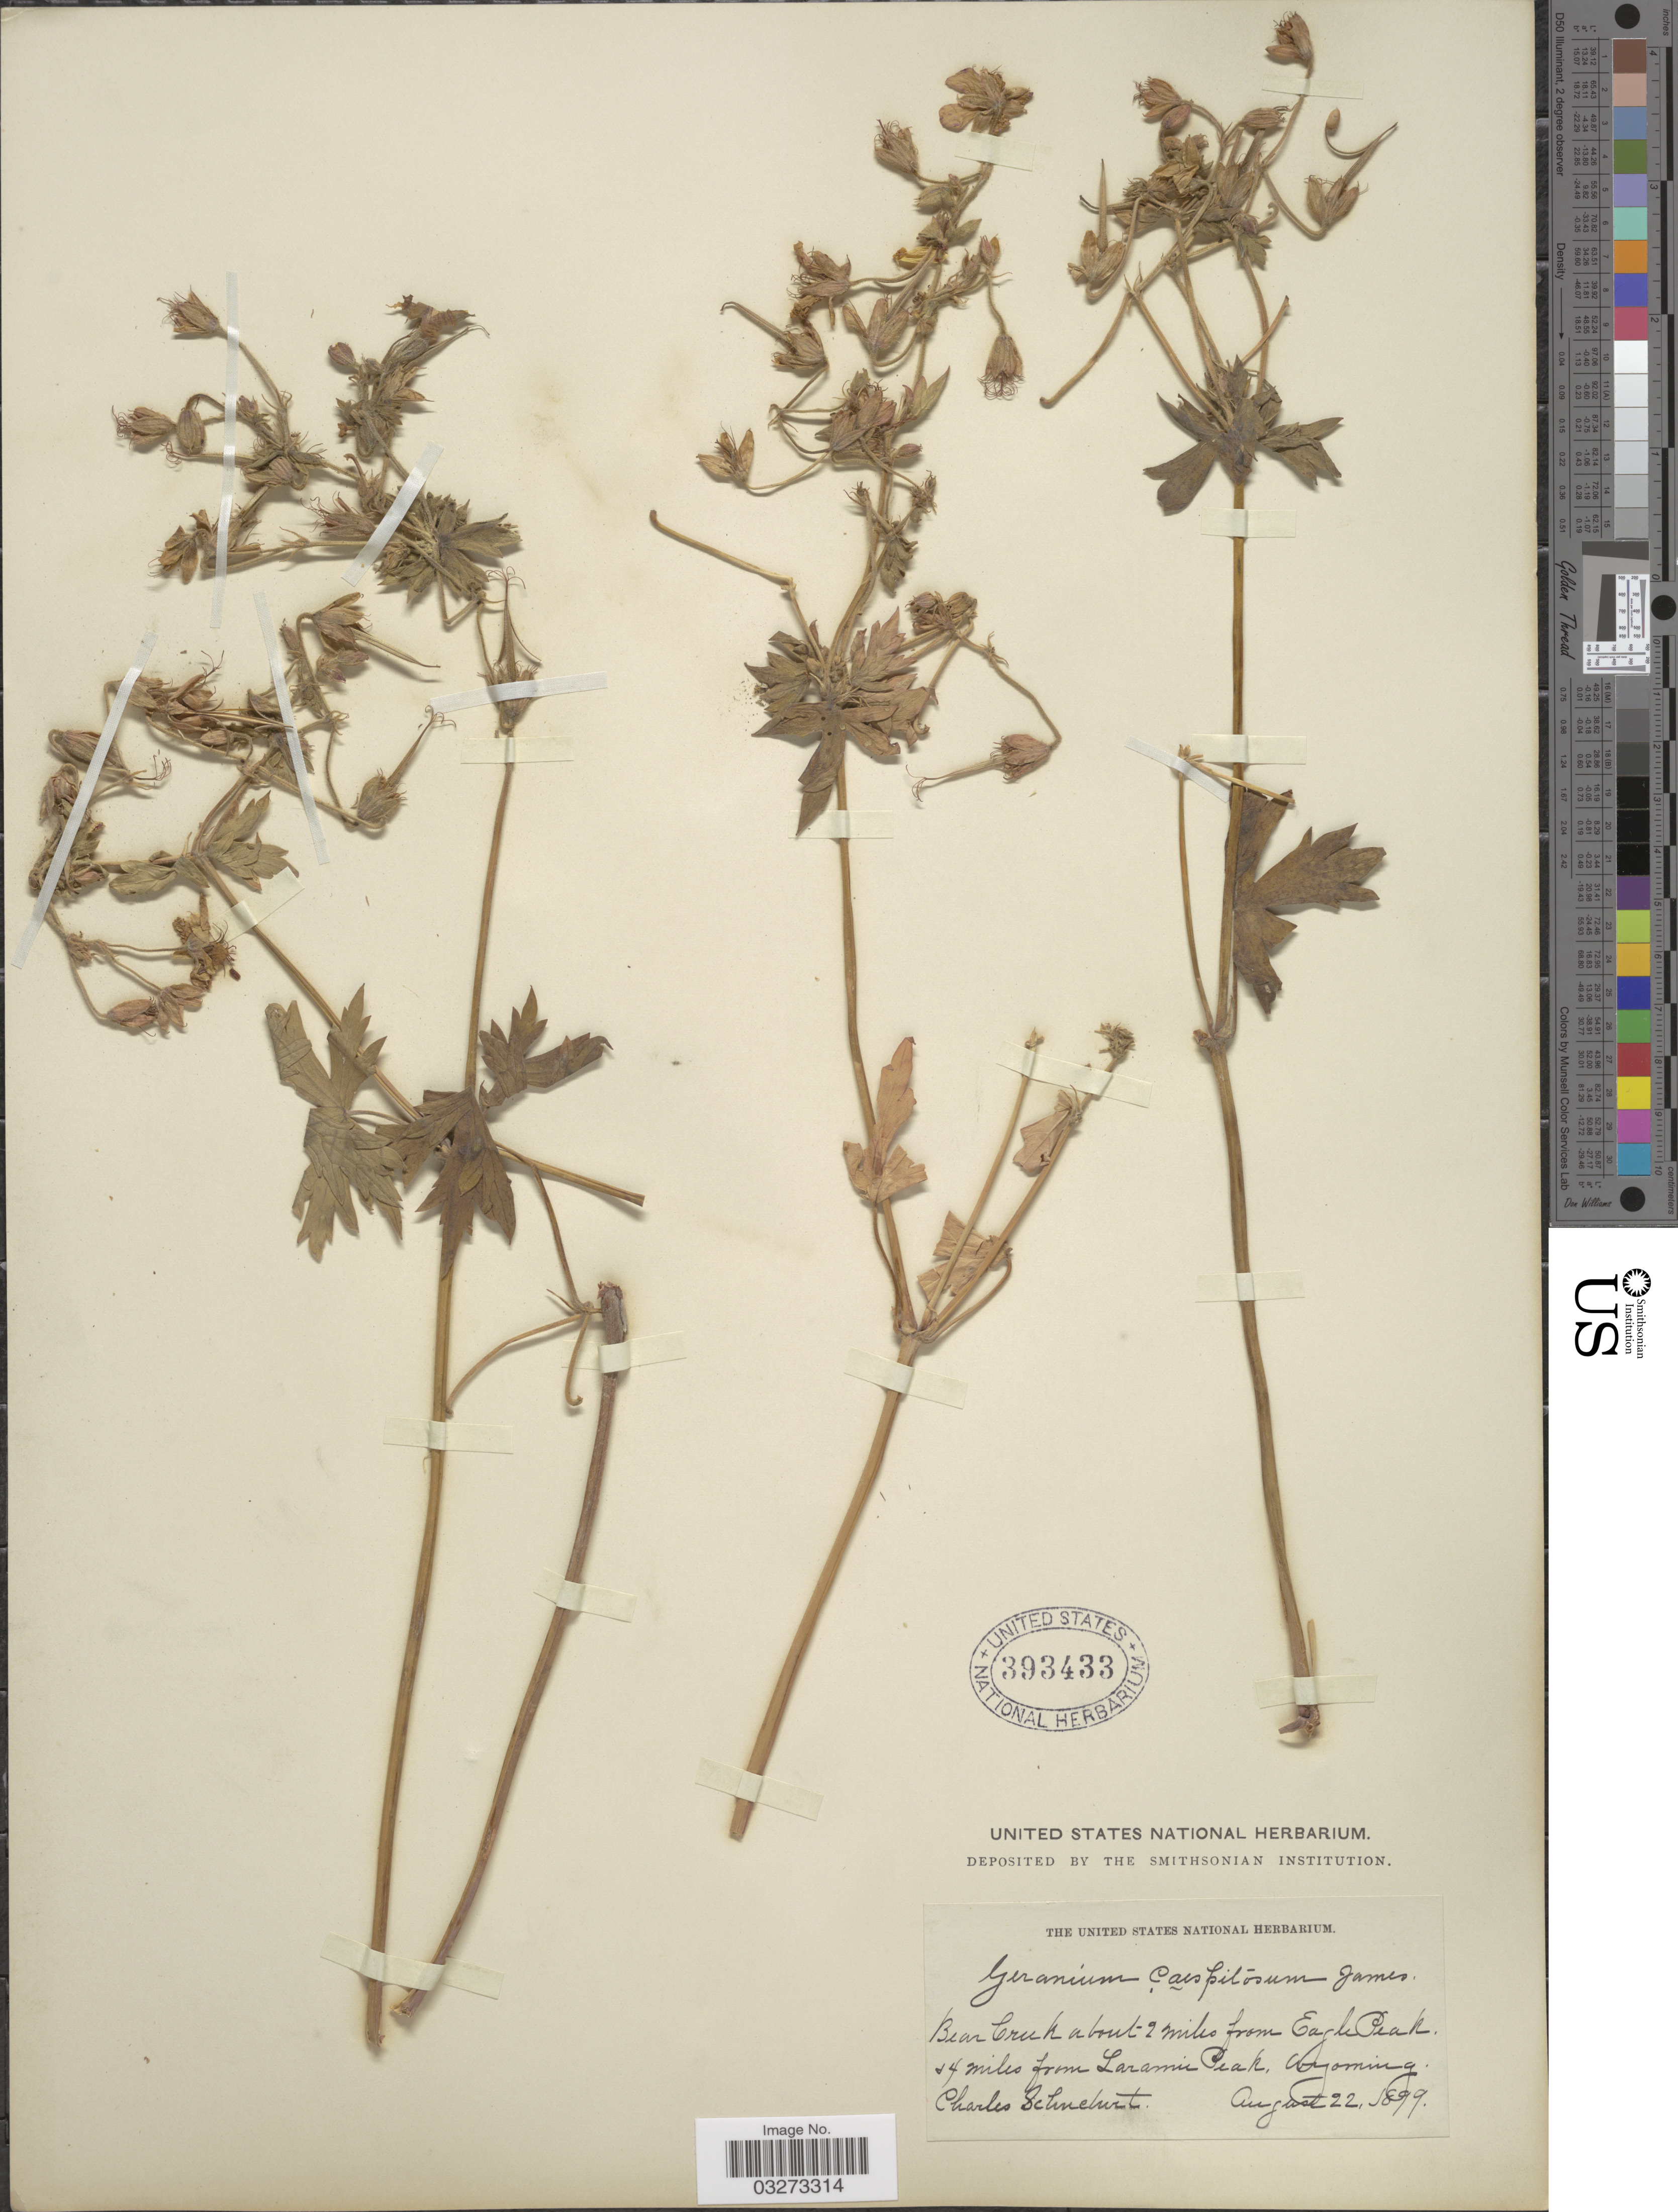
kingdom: Plantae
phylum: Tracheophyta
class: Magnoliopsida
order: Geraniales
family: Geraniaceae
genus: Geranium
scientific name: Geranium caespitosum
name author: E. James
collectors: C. Schuchert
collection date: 1899-08-22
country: United States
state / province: Wyoming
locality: Bear Creek about 2 miles from Eagle Peak and 4 miles from Laramie Peak.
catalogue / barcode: US 393433